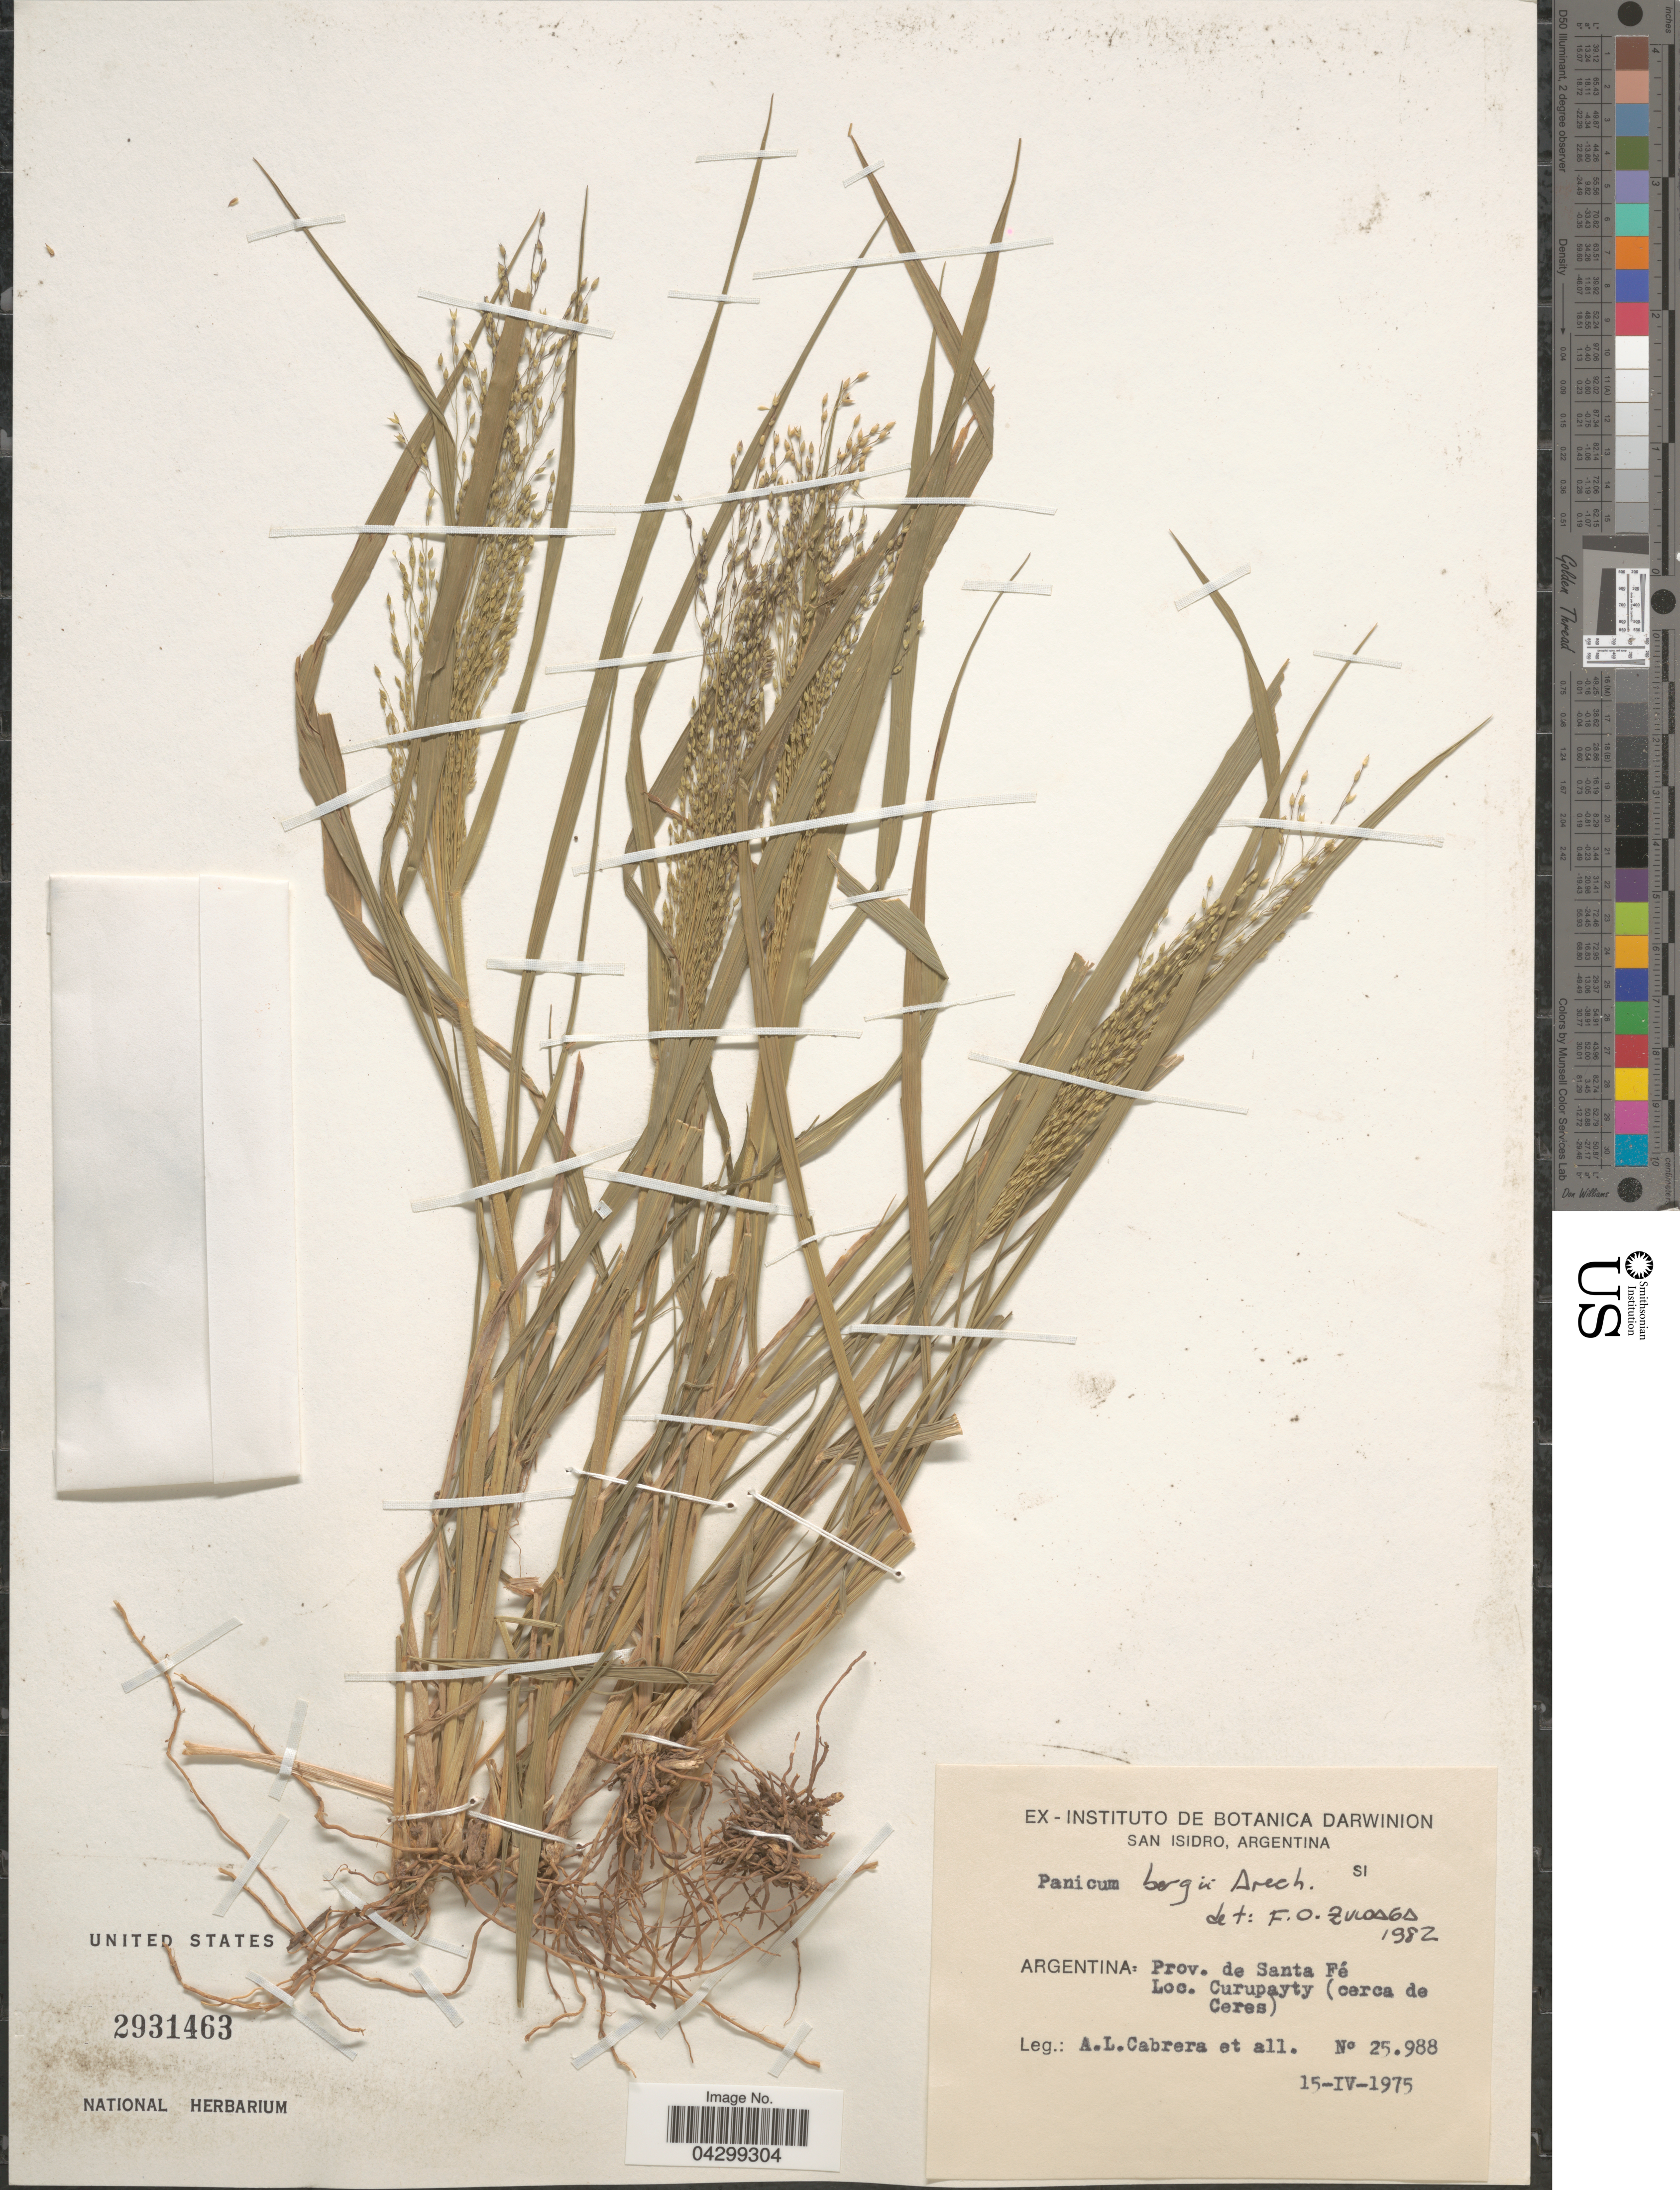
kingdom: Plantae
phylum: Tracheophyta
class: Liliopsida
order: Poales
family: Poaceae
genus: Panicum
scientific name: Panicum bergii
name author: Arechav.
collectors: A. L. Cabrera & et al.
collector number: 25988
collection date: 1975-04-15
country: Argentina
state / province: Santa Fe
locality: Curupayty (cerca de Ceres).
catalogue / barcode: US 2931463